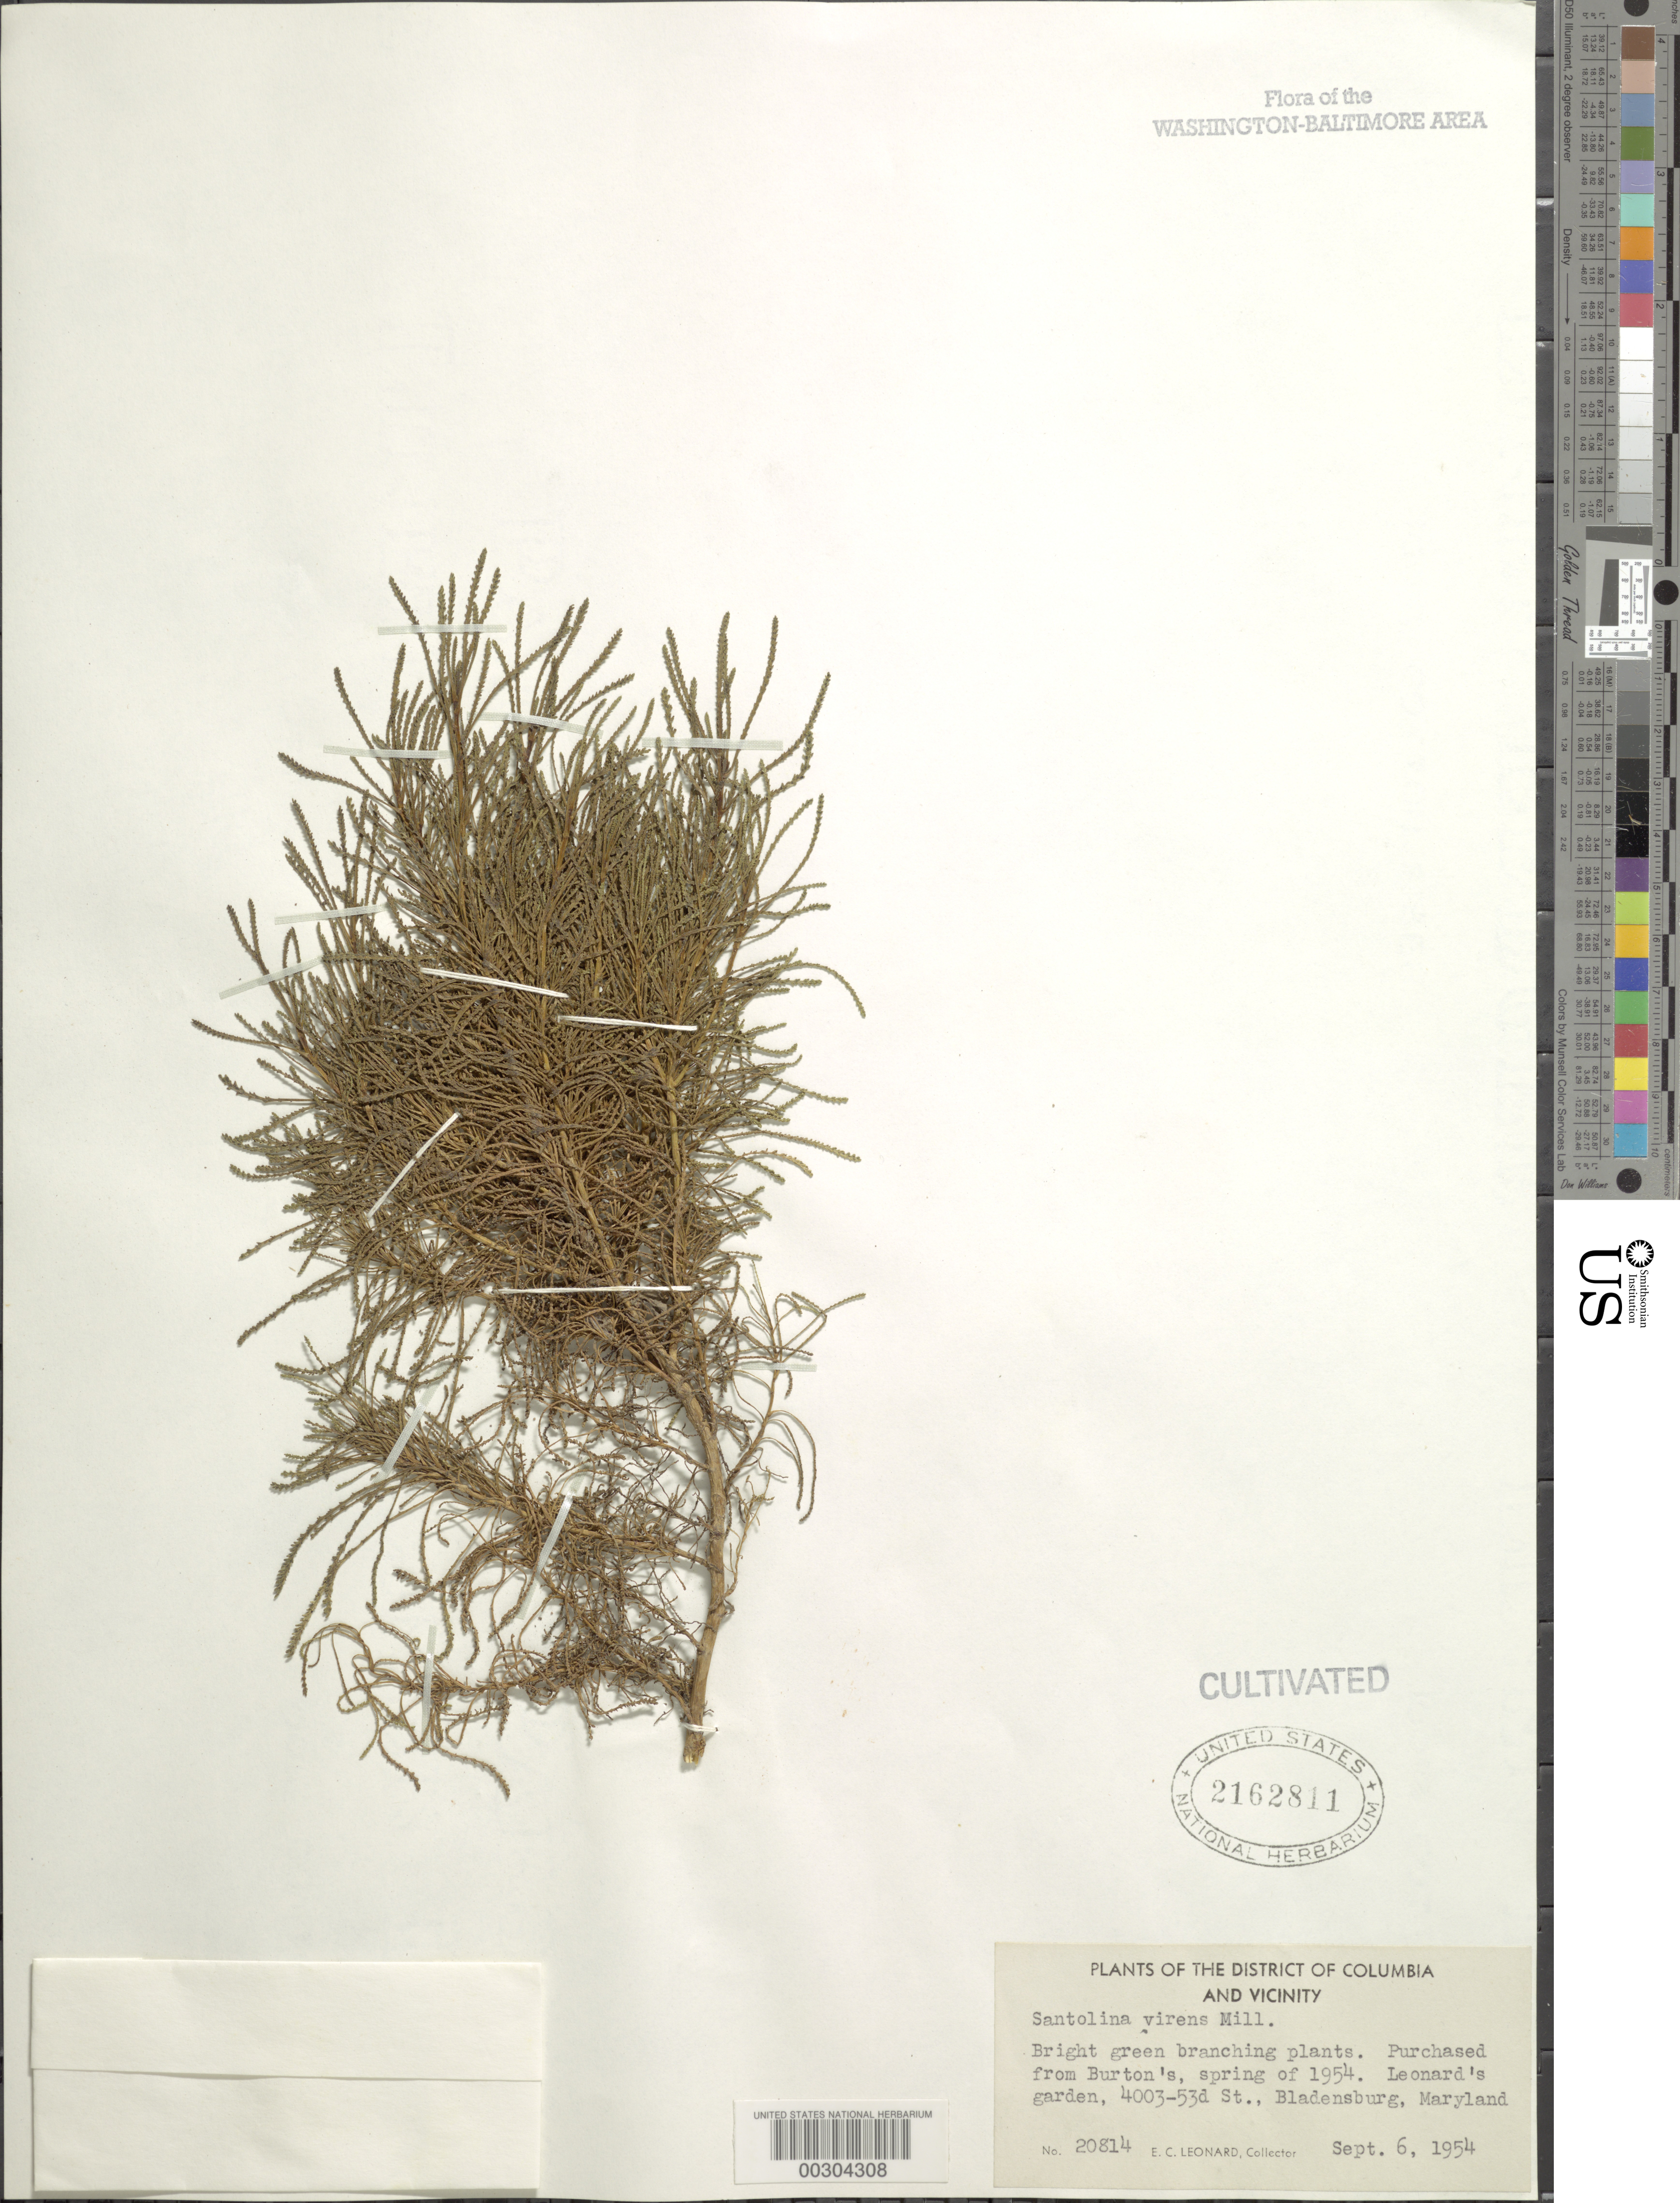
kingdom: Plantae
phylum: Tracheophyta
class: Magnoliopsida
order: Asterales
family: Asteraceae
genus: Santolina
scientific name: Santolina virens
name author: Mill.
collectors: E. C. Leonard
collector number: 20814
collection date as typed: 06 Sep 1954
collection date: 1954-09-06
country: United States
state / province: Maryland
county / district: Prince George's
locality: Bladensburg, 4003 53 St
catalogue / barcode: US 2162811